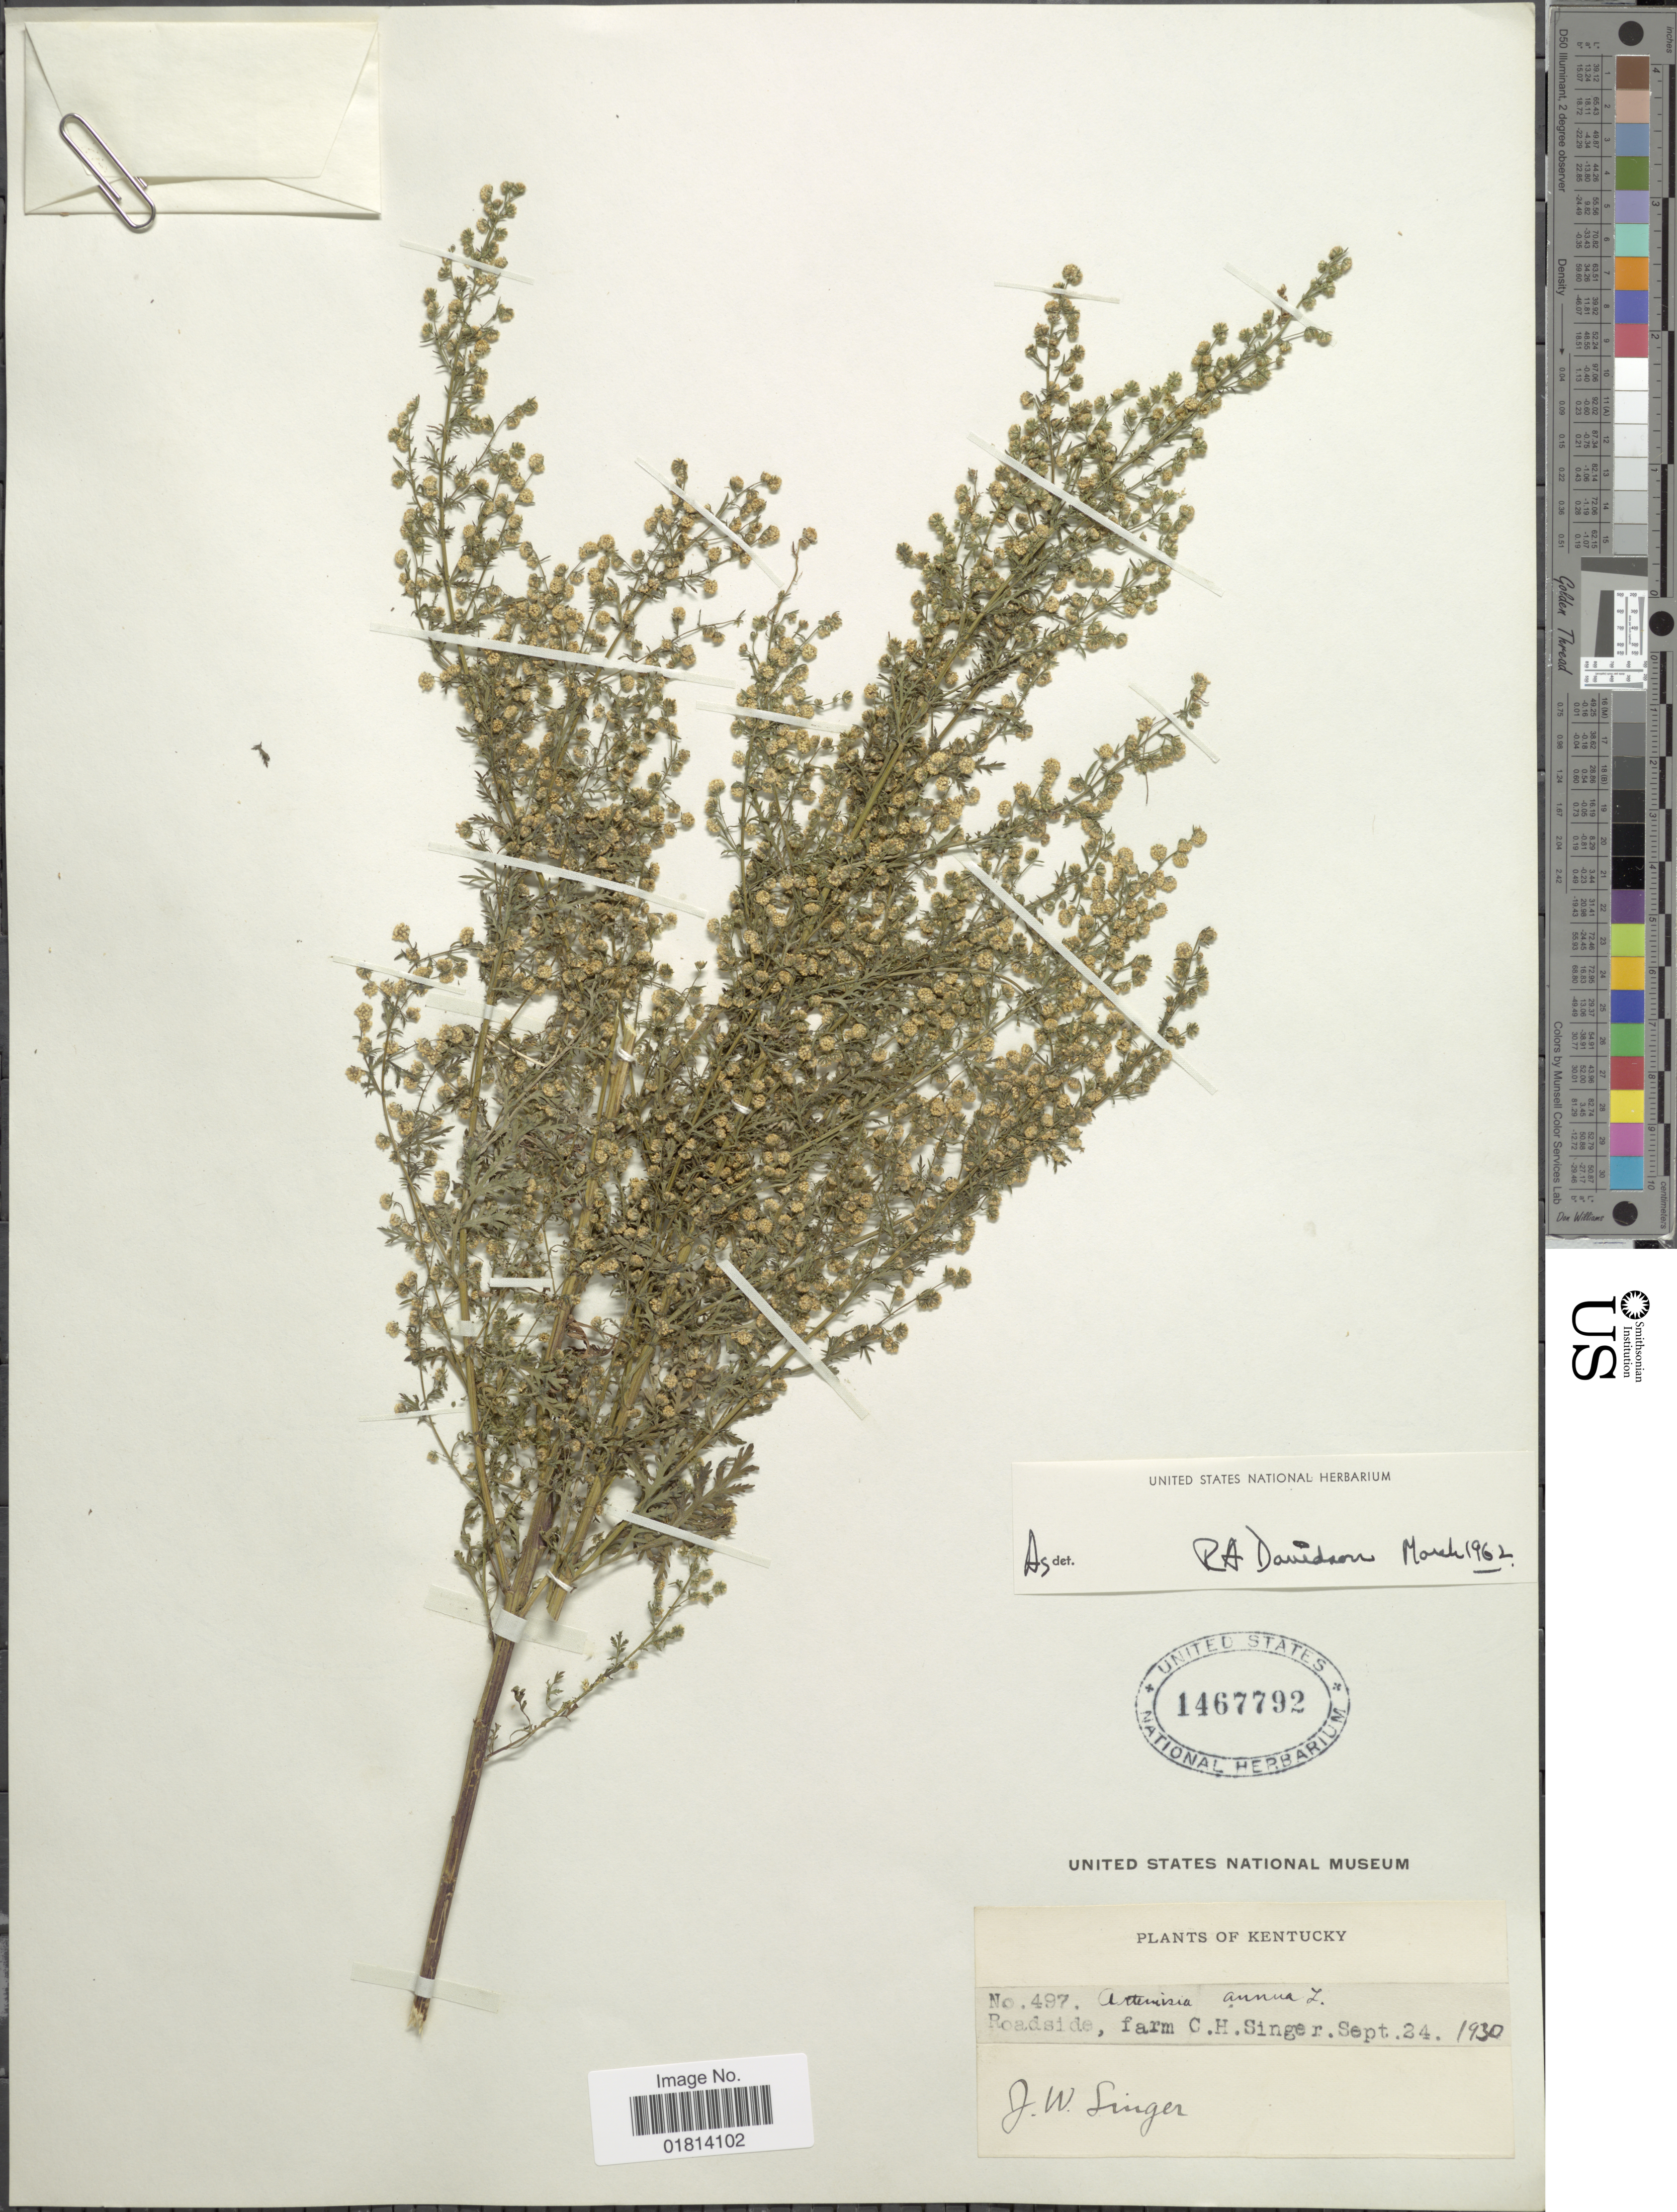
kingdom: Plantae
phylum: Tracheophyta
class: Magnoliopsida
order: Asterales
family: Asteraceae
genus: Artemisia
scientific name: Artemisia annua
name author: L.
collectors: J. EW. Singer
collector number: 497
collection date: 1930-09-24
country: United States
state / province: Kentucky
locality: Roadside, farm C.H. Singer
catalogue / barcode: US 1467792